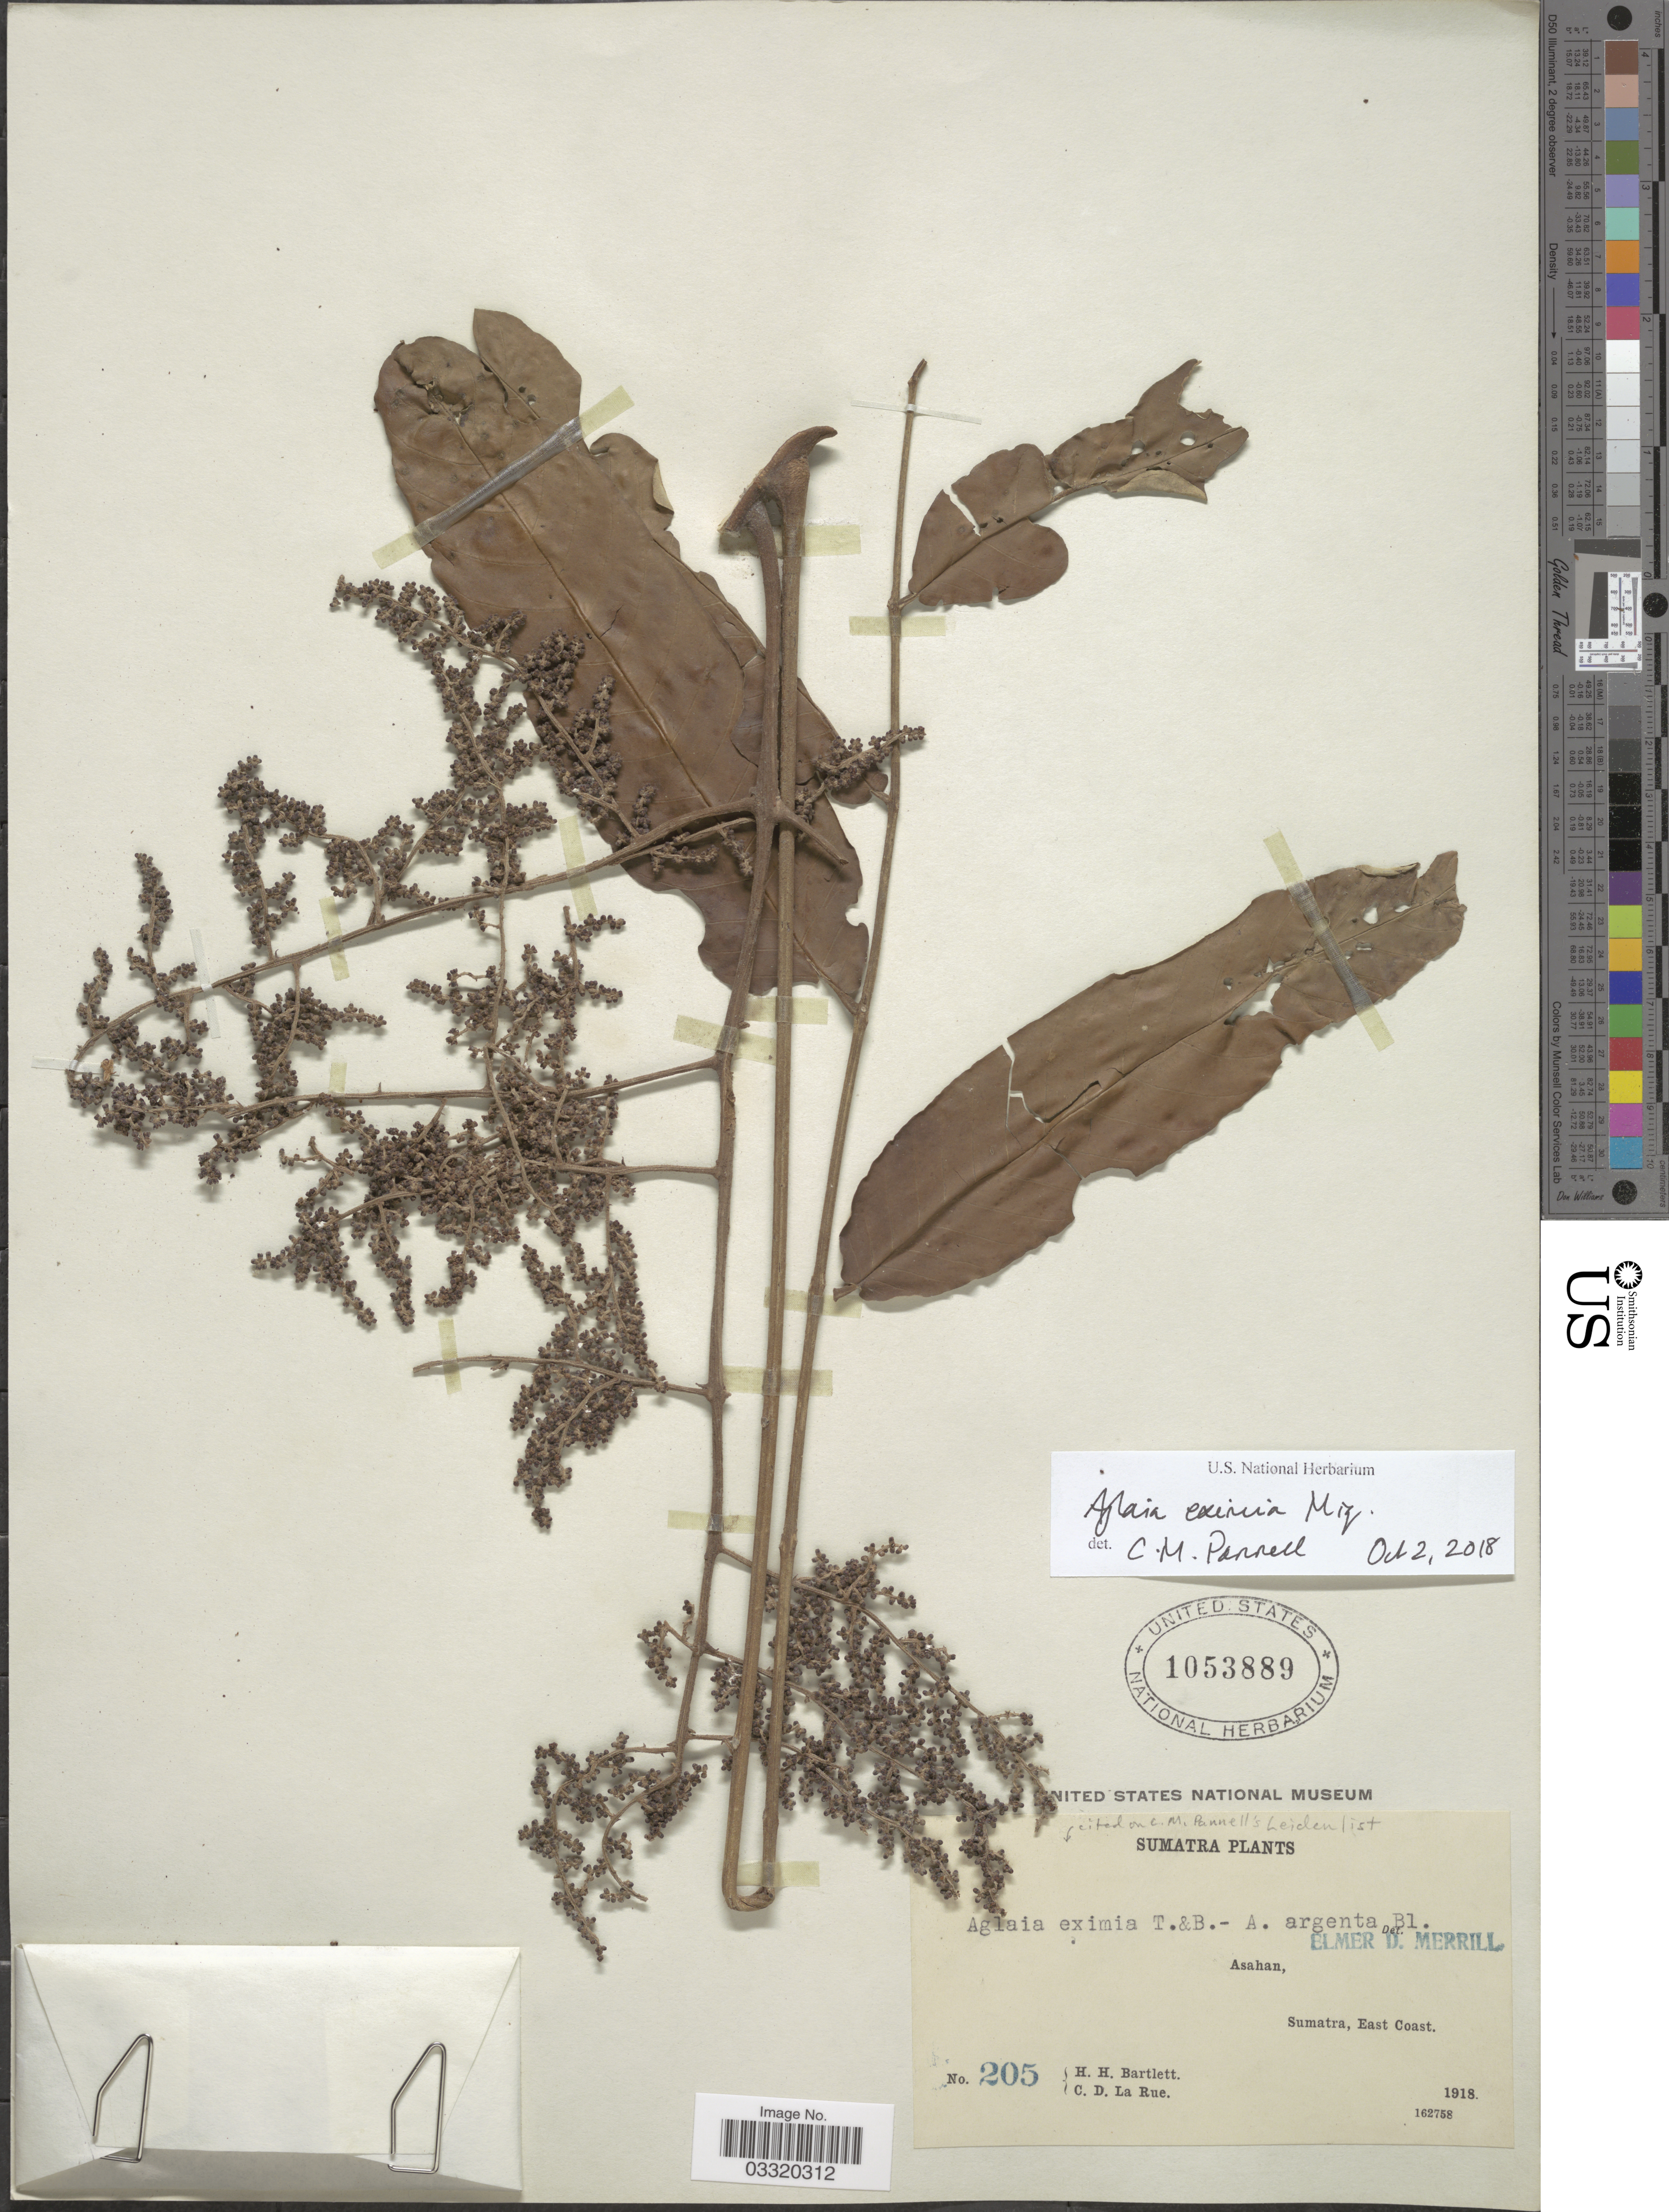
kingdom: Plantae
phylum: Tracheophyta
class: Magnoliopsida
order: Sapindales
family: Meliaceae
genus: Aglaia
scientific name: Aglaia eximia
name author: Miq.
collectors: H. H. Bartlett & C. La Rue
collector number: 205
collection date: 1918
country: Indonesia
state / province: Sumatra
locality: Asahan, East Coast.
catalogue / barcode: US 1053889